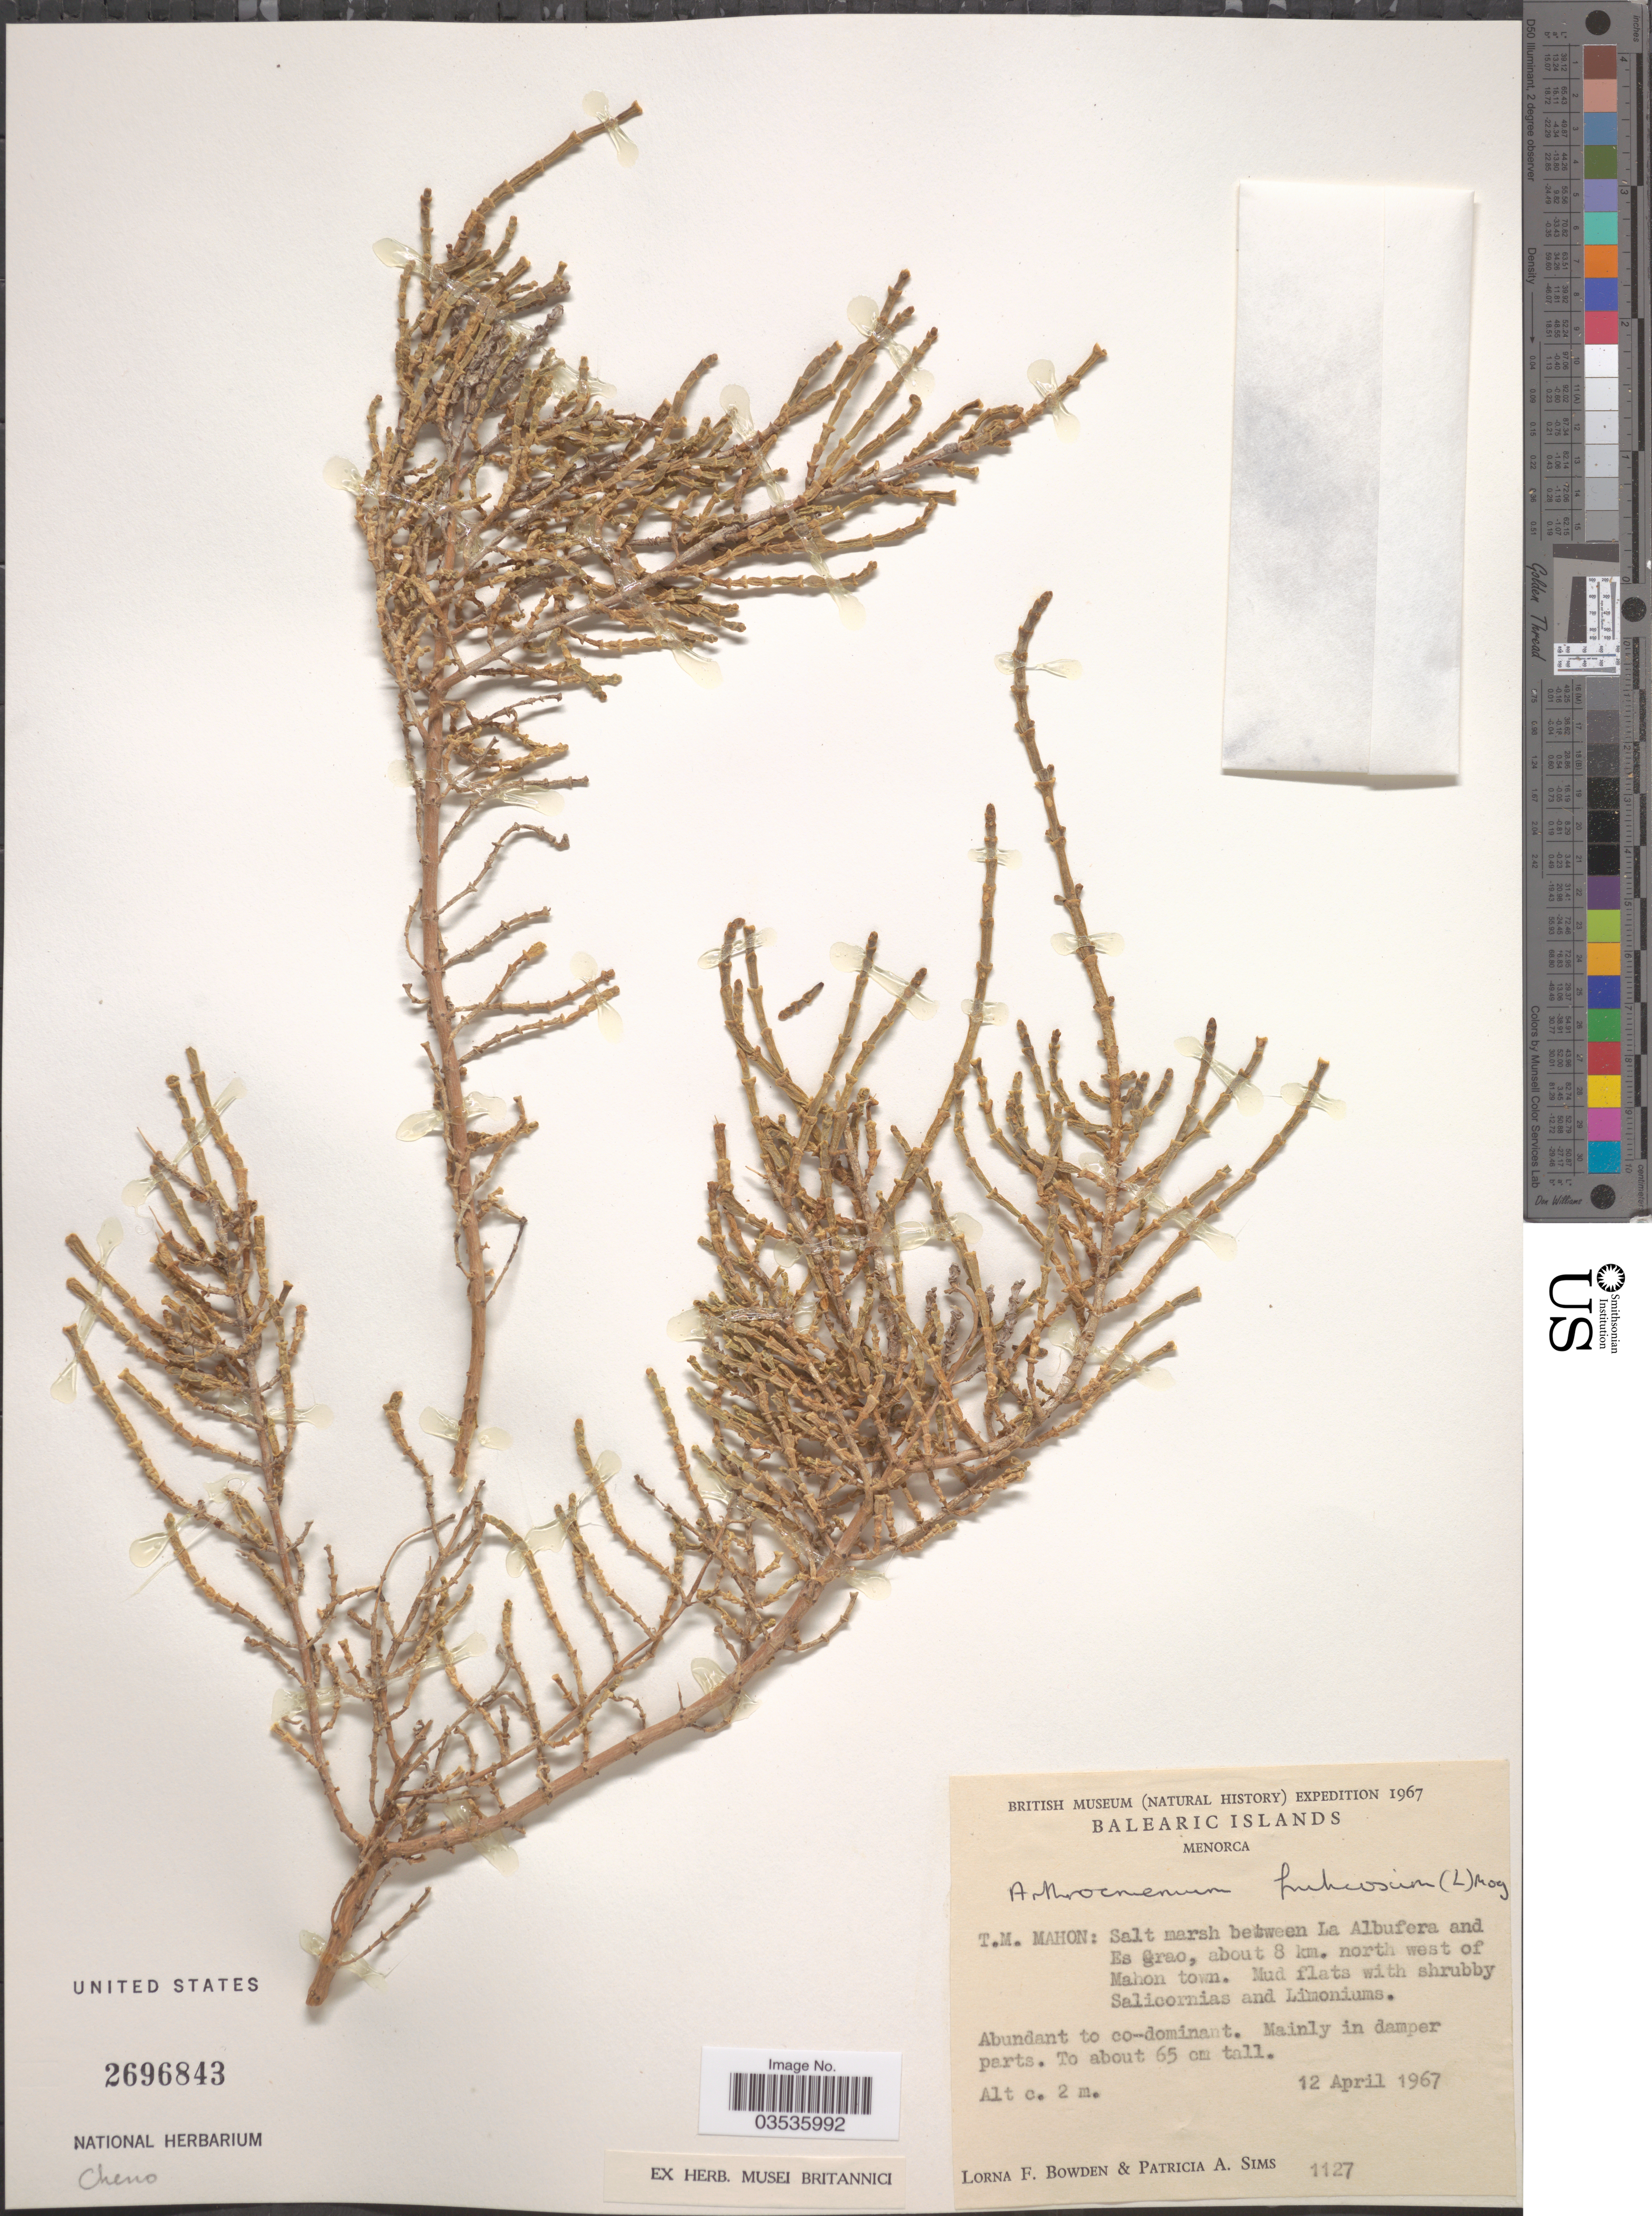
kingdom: Plantae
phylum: Tracheophyta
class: Magnoliopsida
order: Caryophyllales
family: Amaranthaceae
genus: Salicornia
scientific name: Salicornia fruticosa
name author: (L.) L.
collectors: L. F. Bowden & P. A. Sims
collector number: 1127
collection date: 1967-04-12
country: Spain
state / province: Islas Baleares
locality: Balearic Islands. Menorca. T.M. Mahon: between La Albufera and Es Grau, about 8 km. north west of Mahon town.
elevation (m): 2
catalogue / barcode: US 2696843